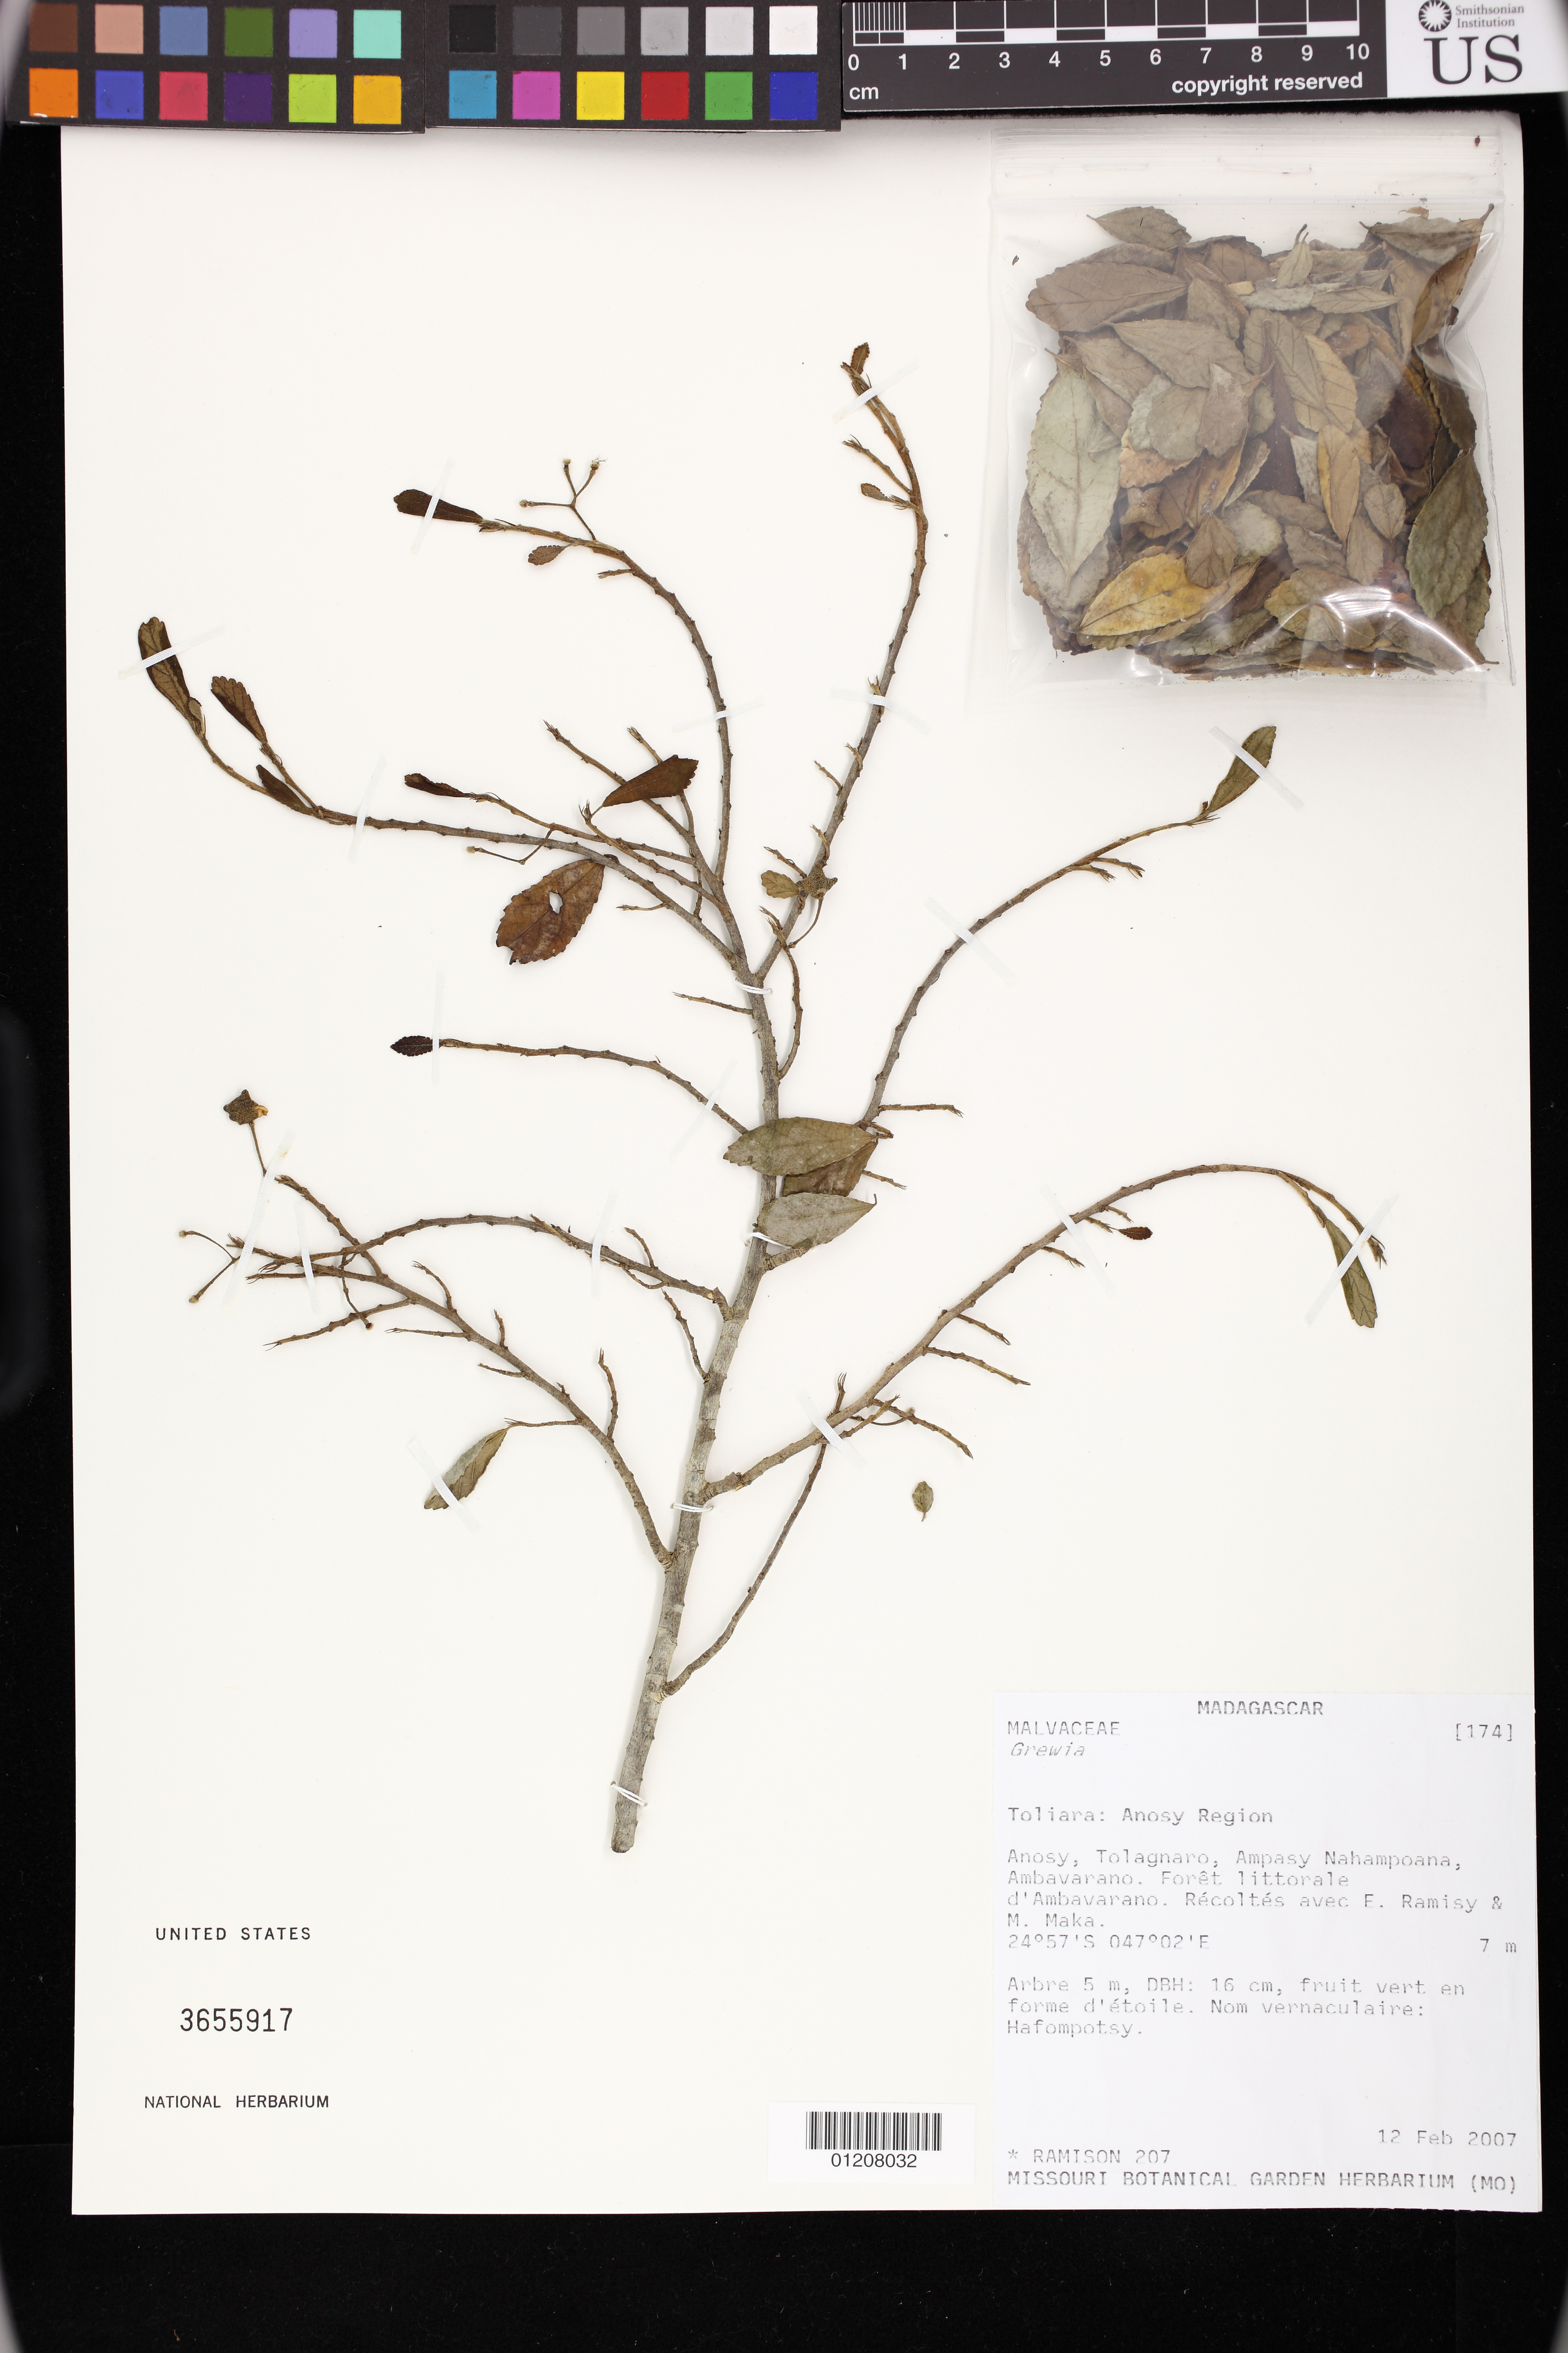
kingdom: Plantae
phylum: Tracheophyta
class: Magnoliopsida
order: Malvales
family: Malvaceae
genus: Grewia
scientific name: Grewia cuneifolia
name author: Capuron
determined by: Jourdain-Fievet, L.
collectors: R. Ramison, F. Ramisy & M. Maka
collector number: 207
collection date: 2007-02-12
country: Madagascar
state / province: Anosy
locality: Anosy, Tolagnaro, Ampasy Nahampoana, Ambavarano. Foret littorale d' Ambavarano.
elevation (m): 7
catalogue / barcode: US 3655917